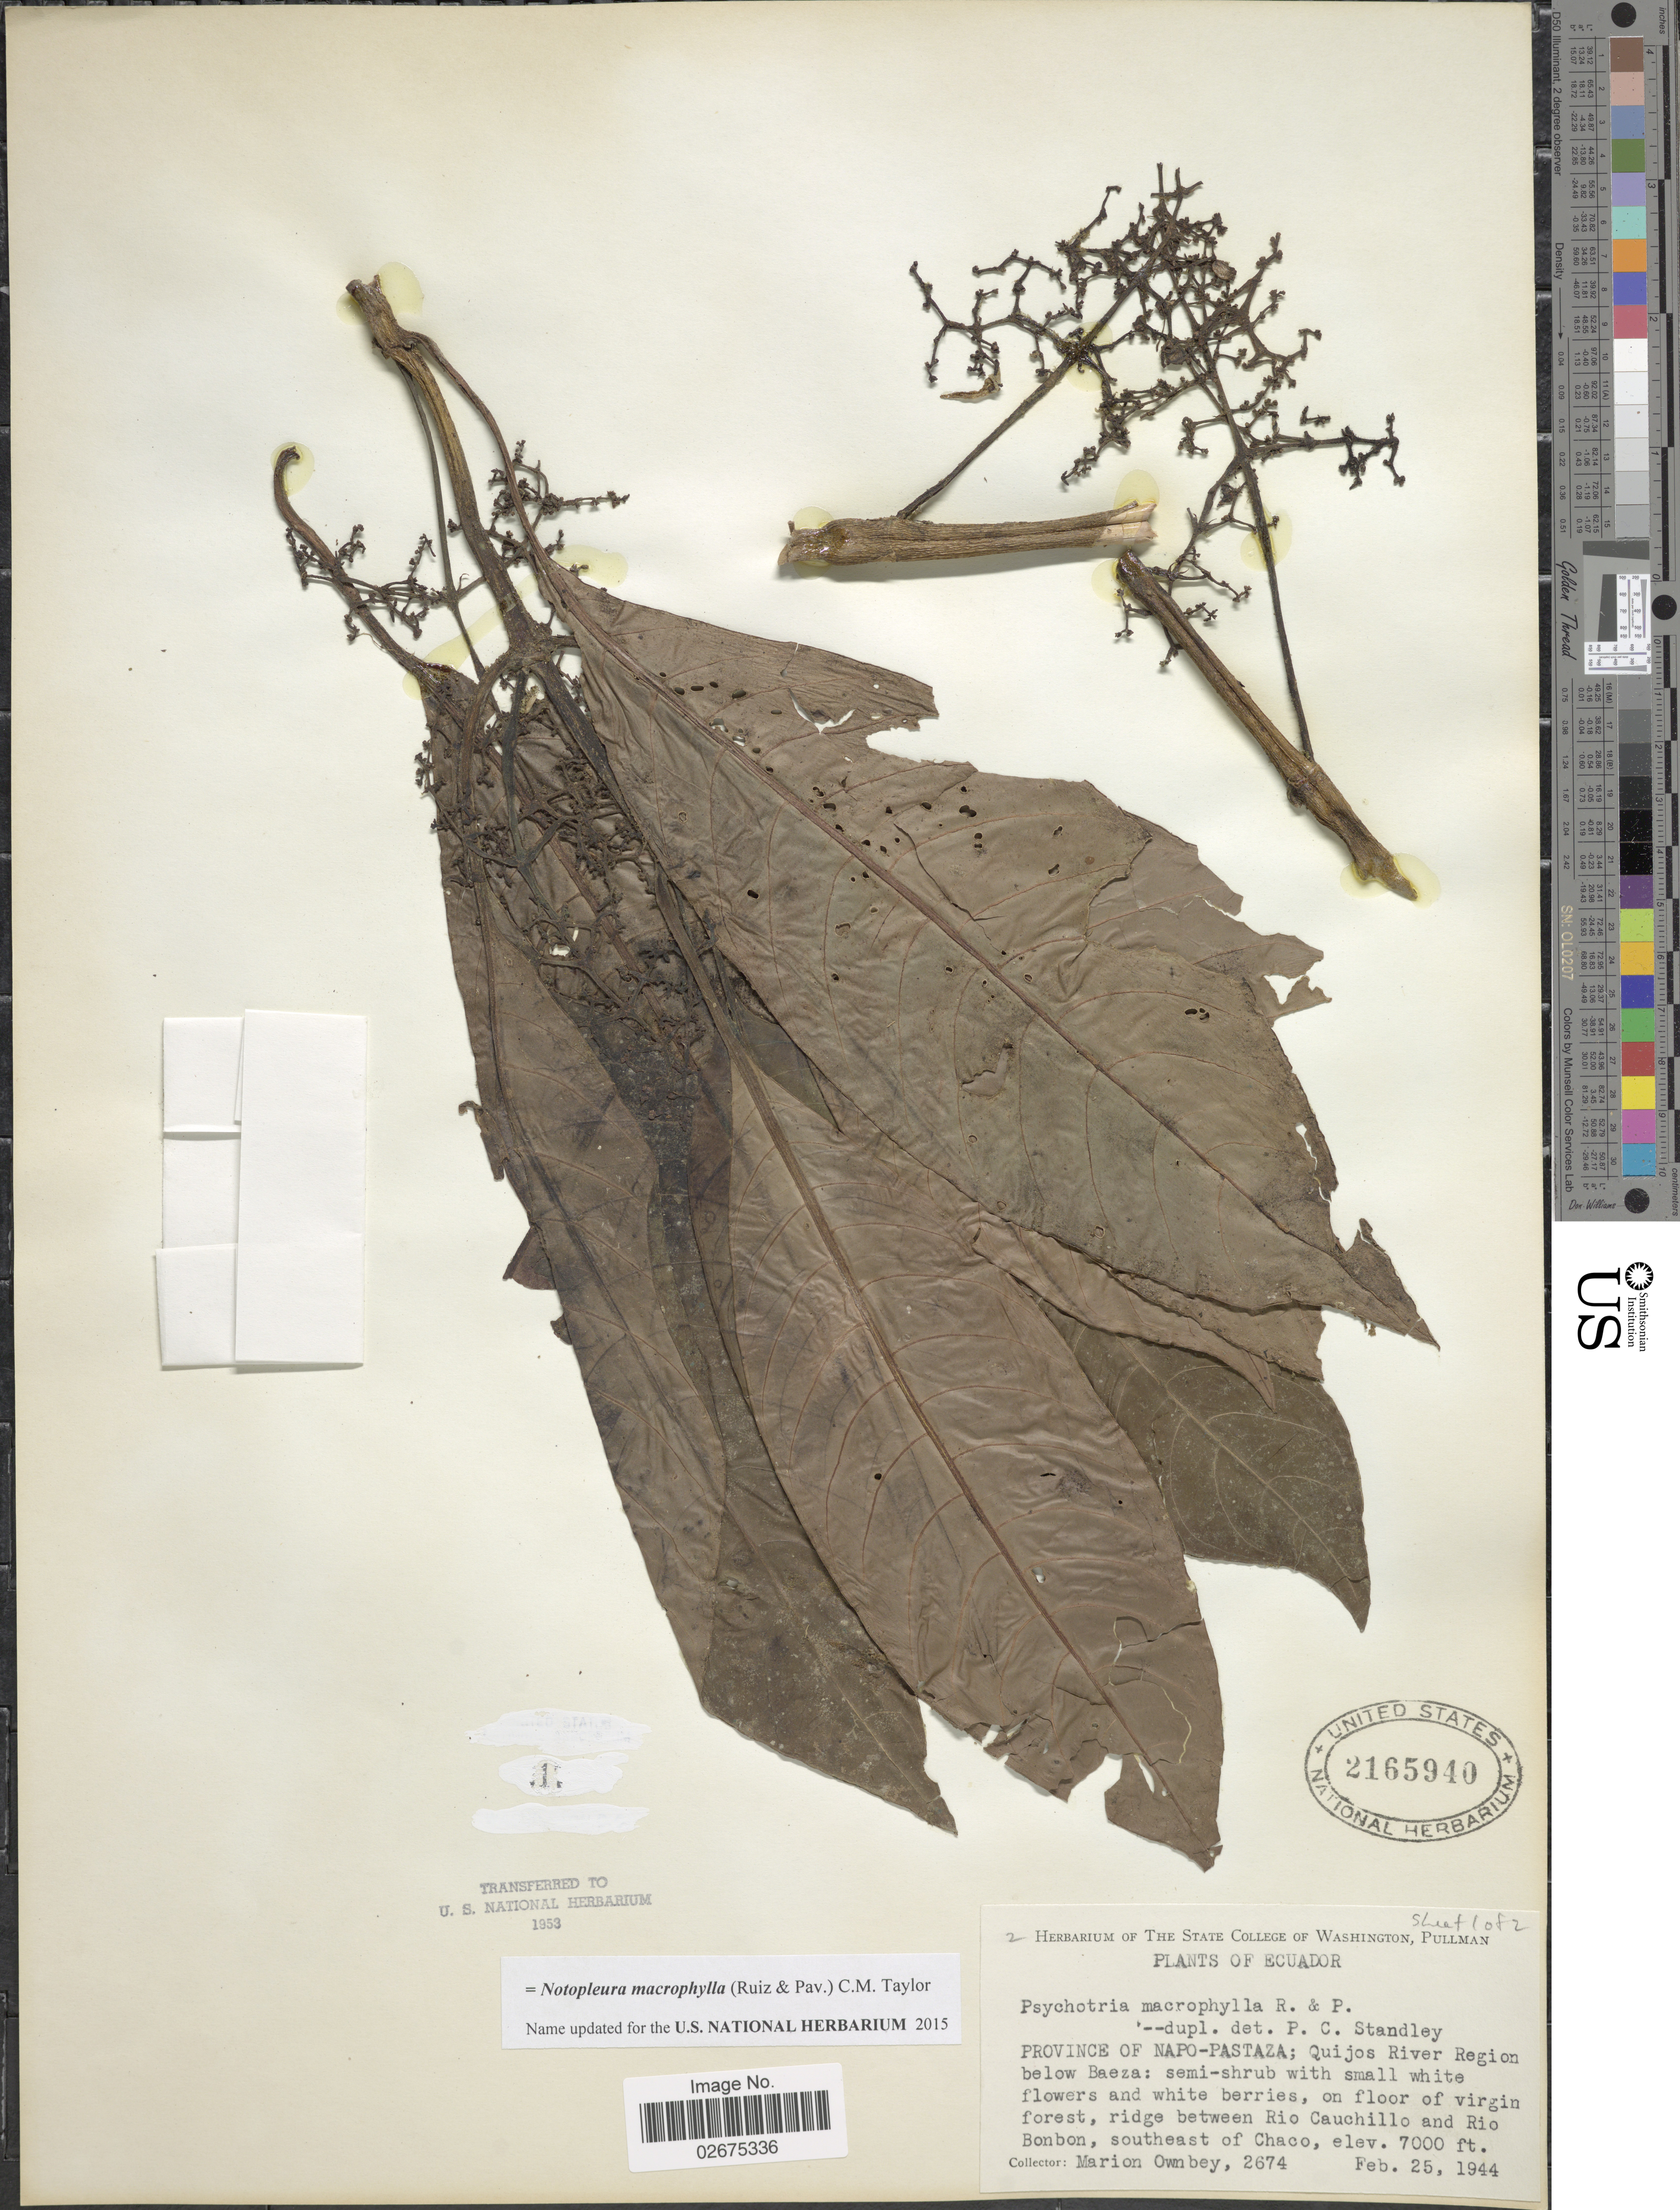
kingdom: Plantae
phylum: Tracheophyta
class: Magnoliopsida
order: Gentianales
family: Rubiaceae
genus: Notopleura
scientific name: Notopleura macrophylla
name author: (Ruiz & Pav.) C.M. Taylor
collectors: F. M. Ownbey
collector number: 2674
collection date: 1944-02-25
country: Ecuador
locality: Province of Napo-Pastaza: Quijos river Region below Baeza: on floor of virgin forest, ridge between Rio Cachillo and Rio Bonbon, southeast of Chaco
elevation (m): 2134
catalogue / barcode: US 2165940